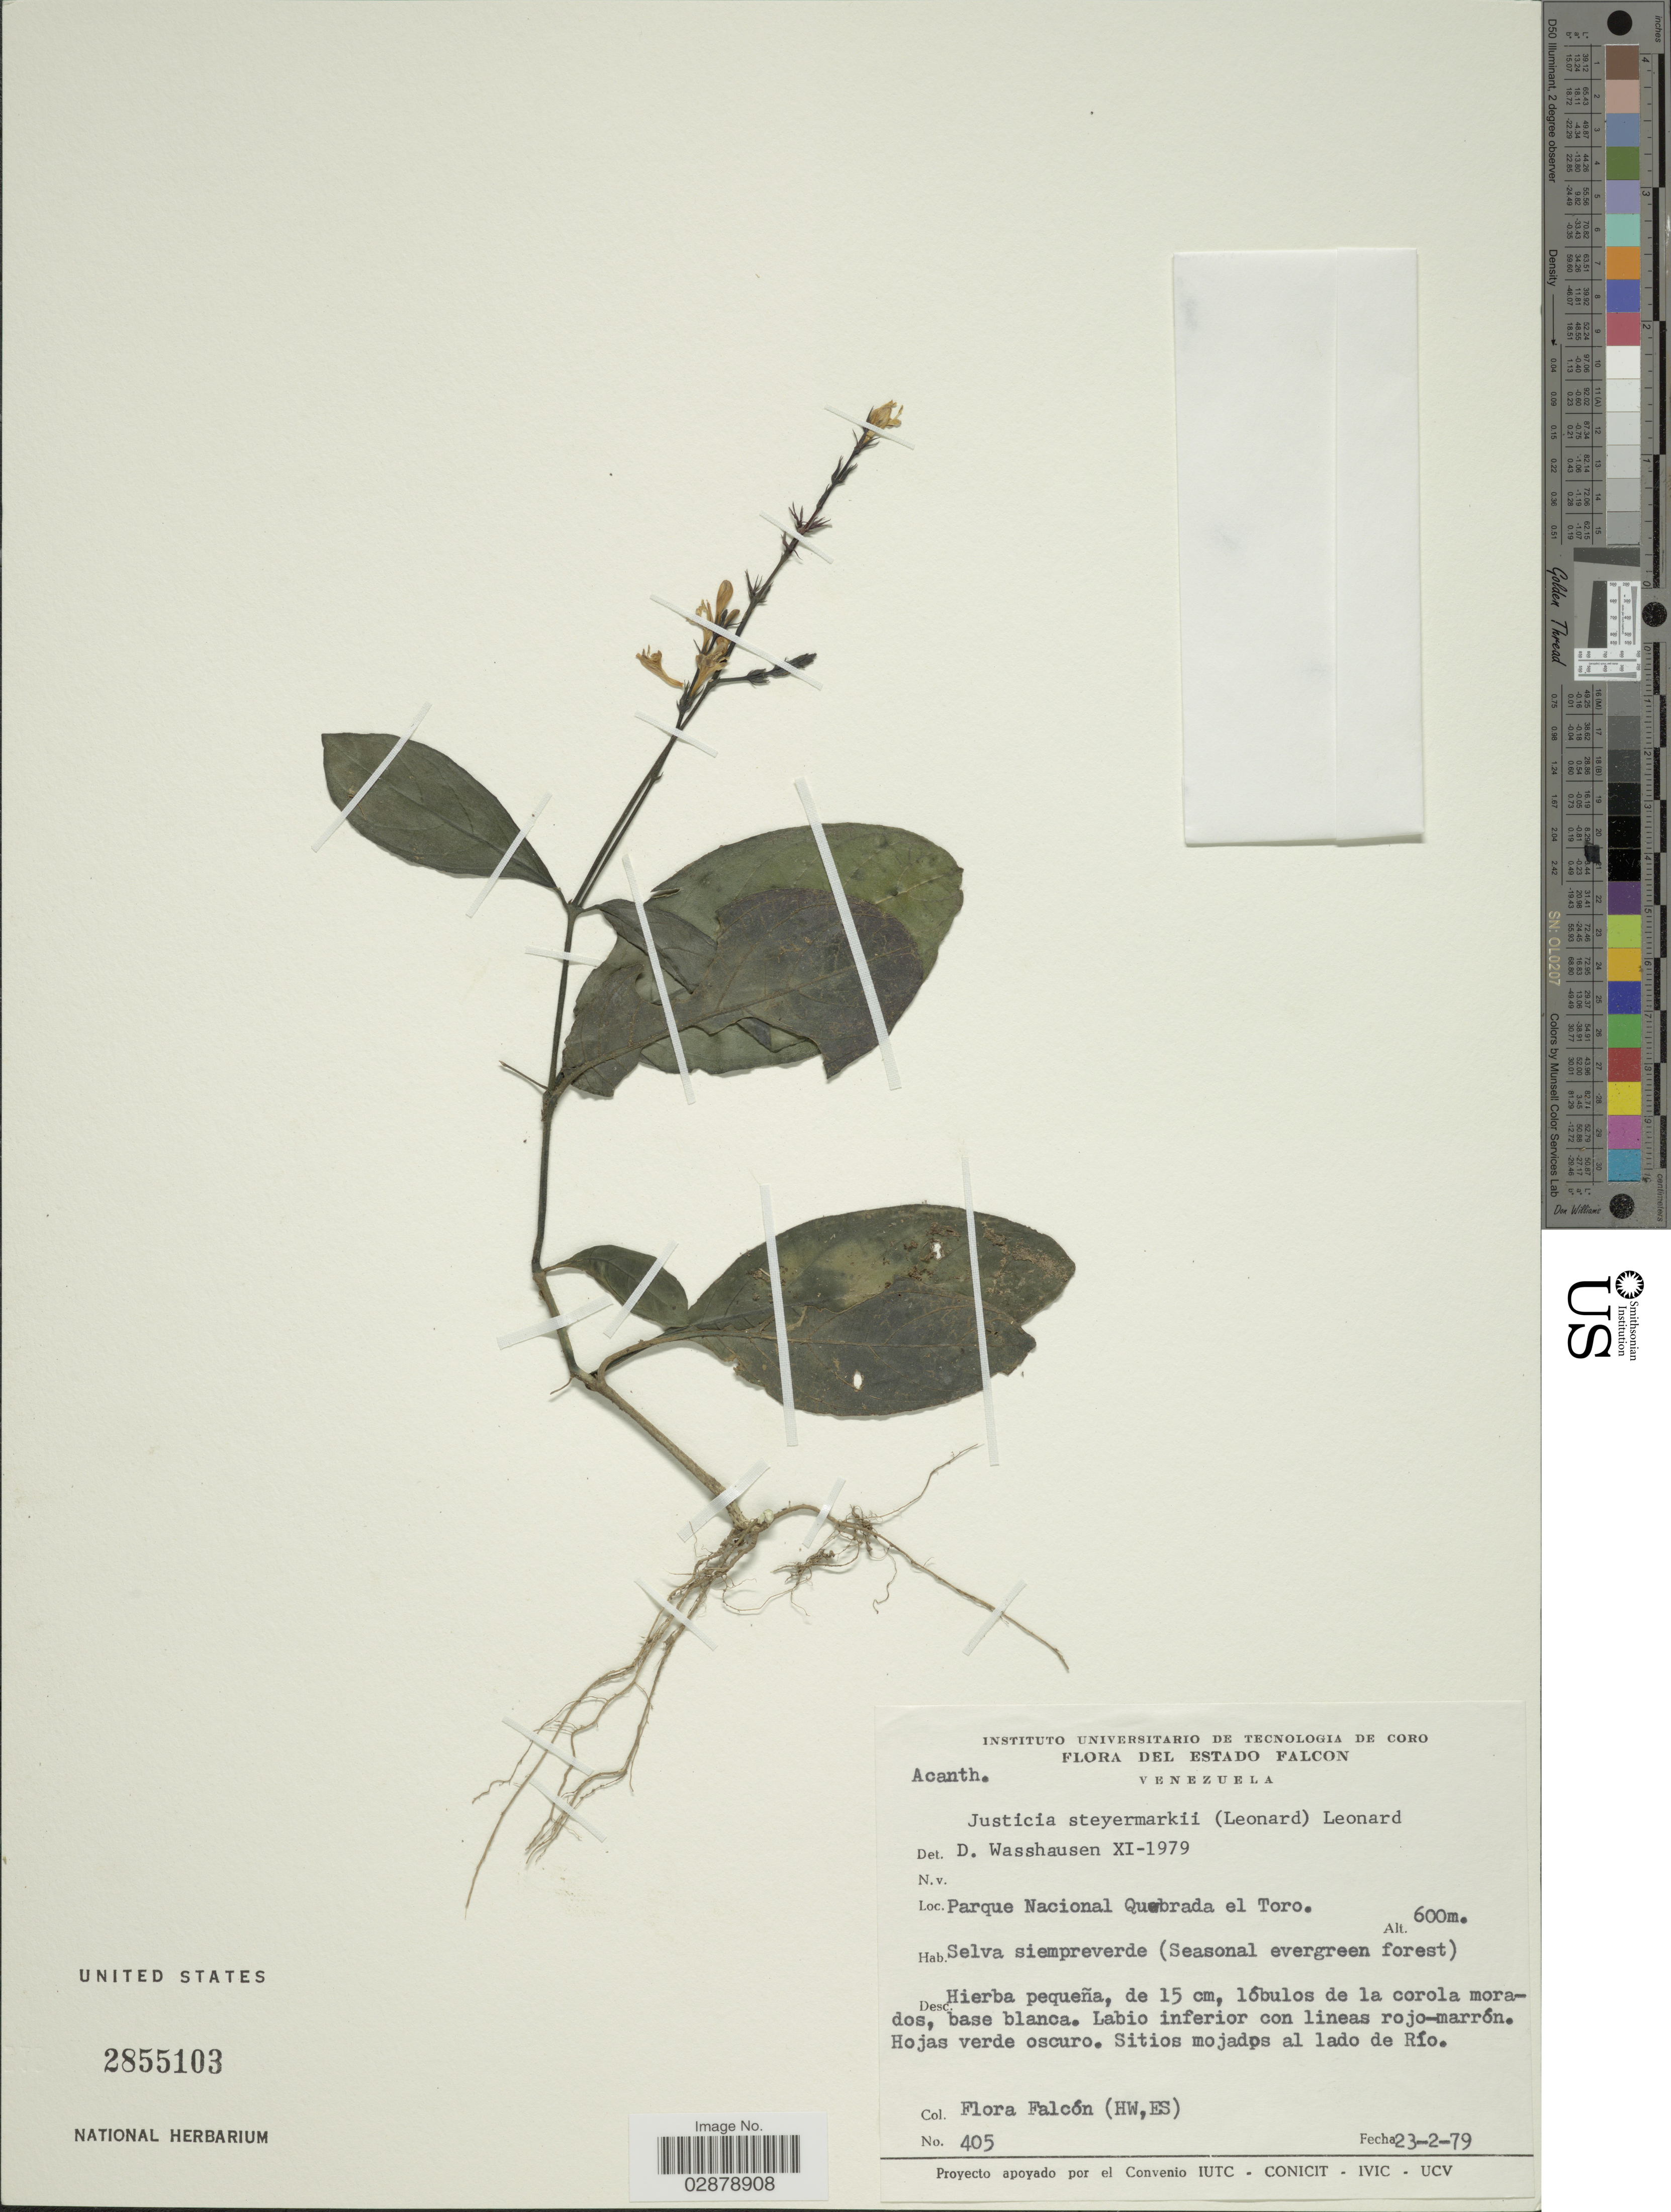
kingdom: Plantae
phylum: Tracheophyta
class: Magnoliopsida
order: Lamiales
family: Acanthaceae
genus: Justicia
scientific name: Justicia effusa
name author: D.N. Gibson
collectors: Flora Falcón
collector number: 405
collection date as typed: Transcribed d/m/y: 23/2/79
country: Venezuela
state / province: Falcón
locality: Parque Nacional Quebrada el Toro. Sitios mojados al lado de Río.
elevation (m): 600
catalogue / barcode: US 2855103